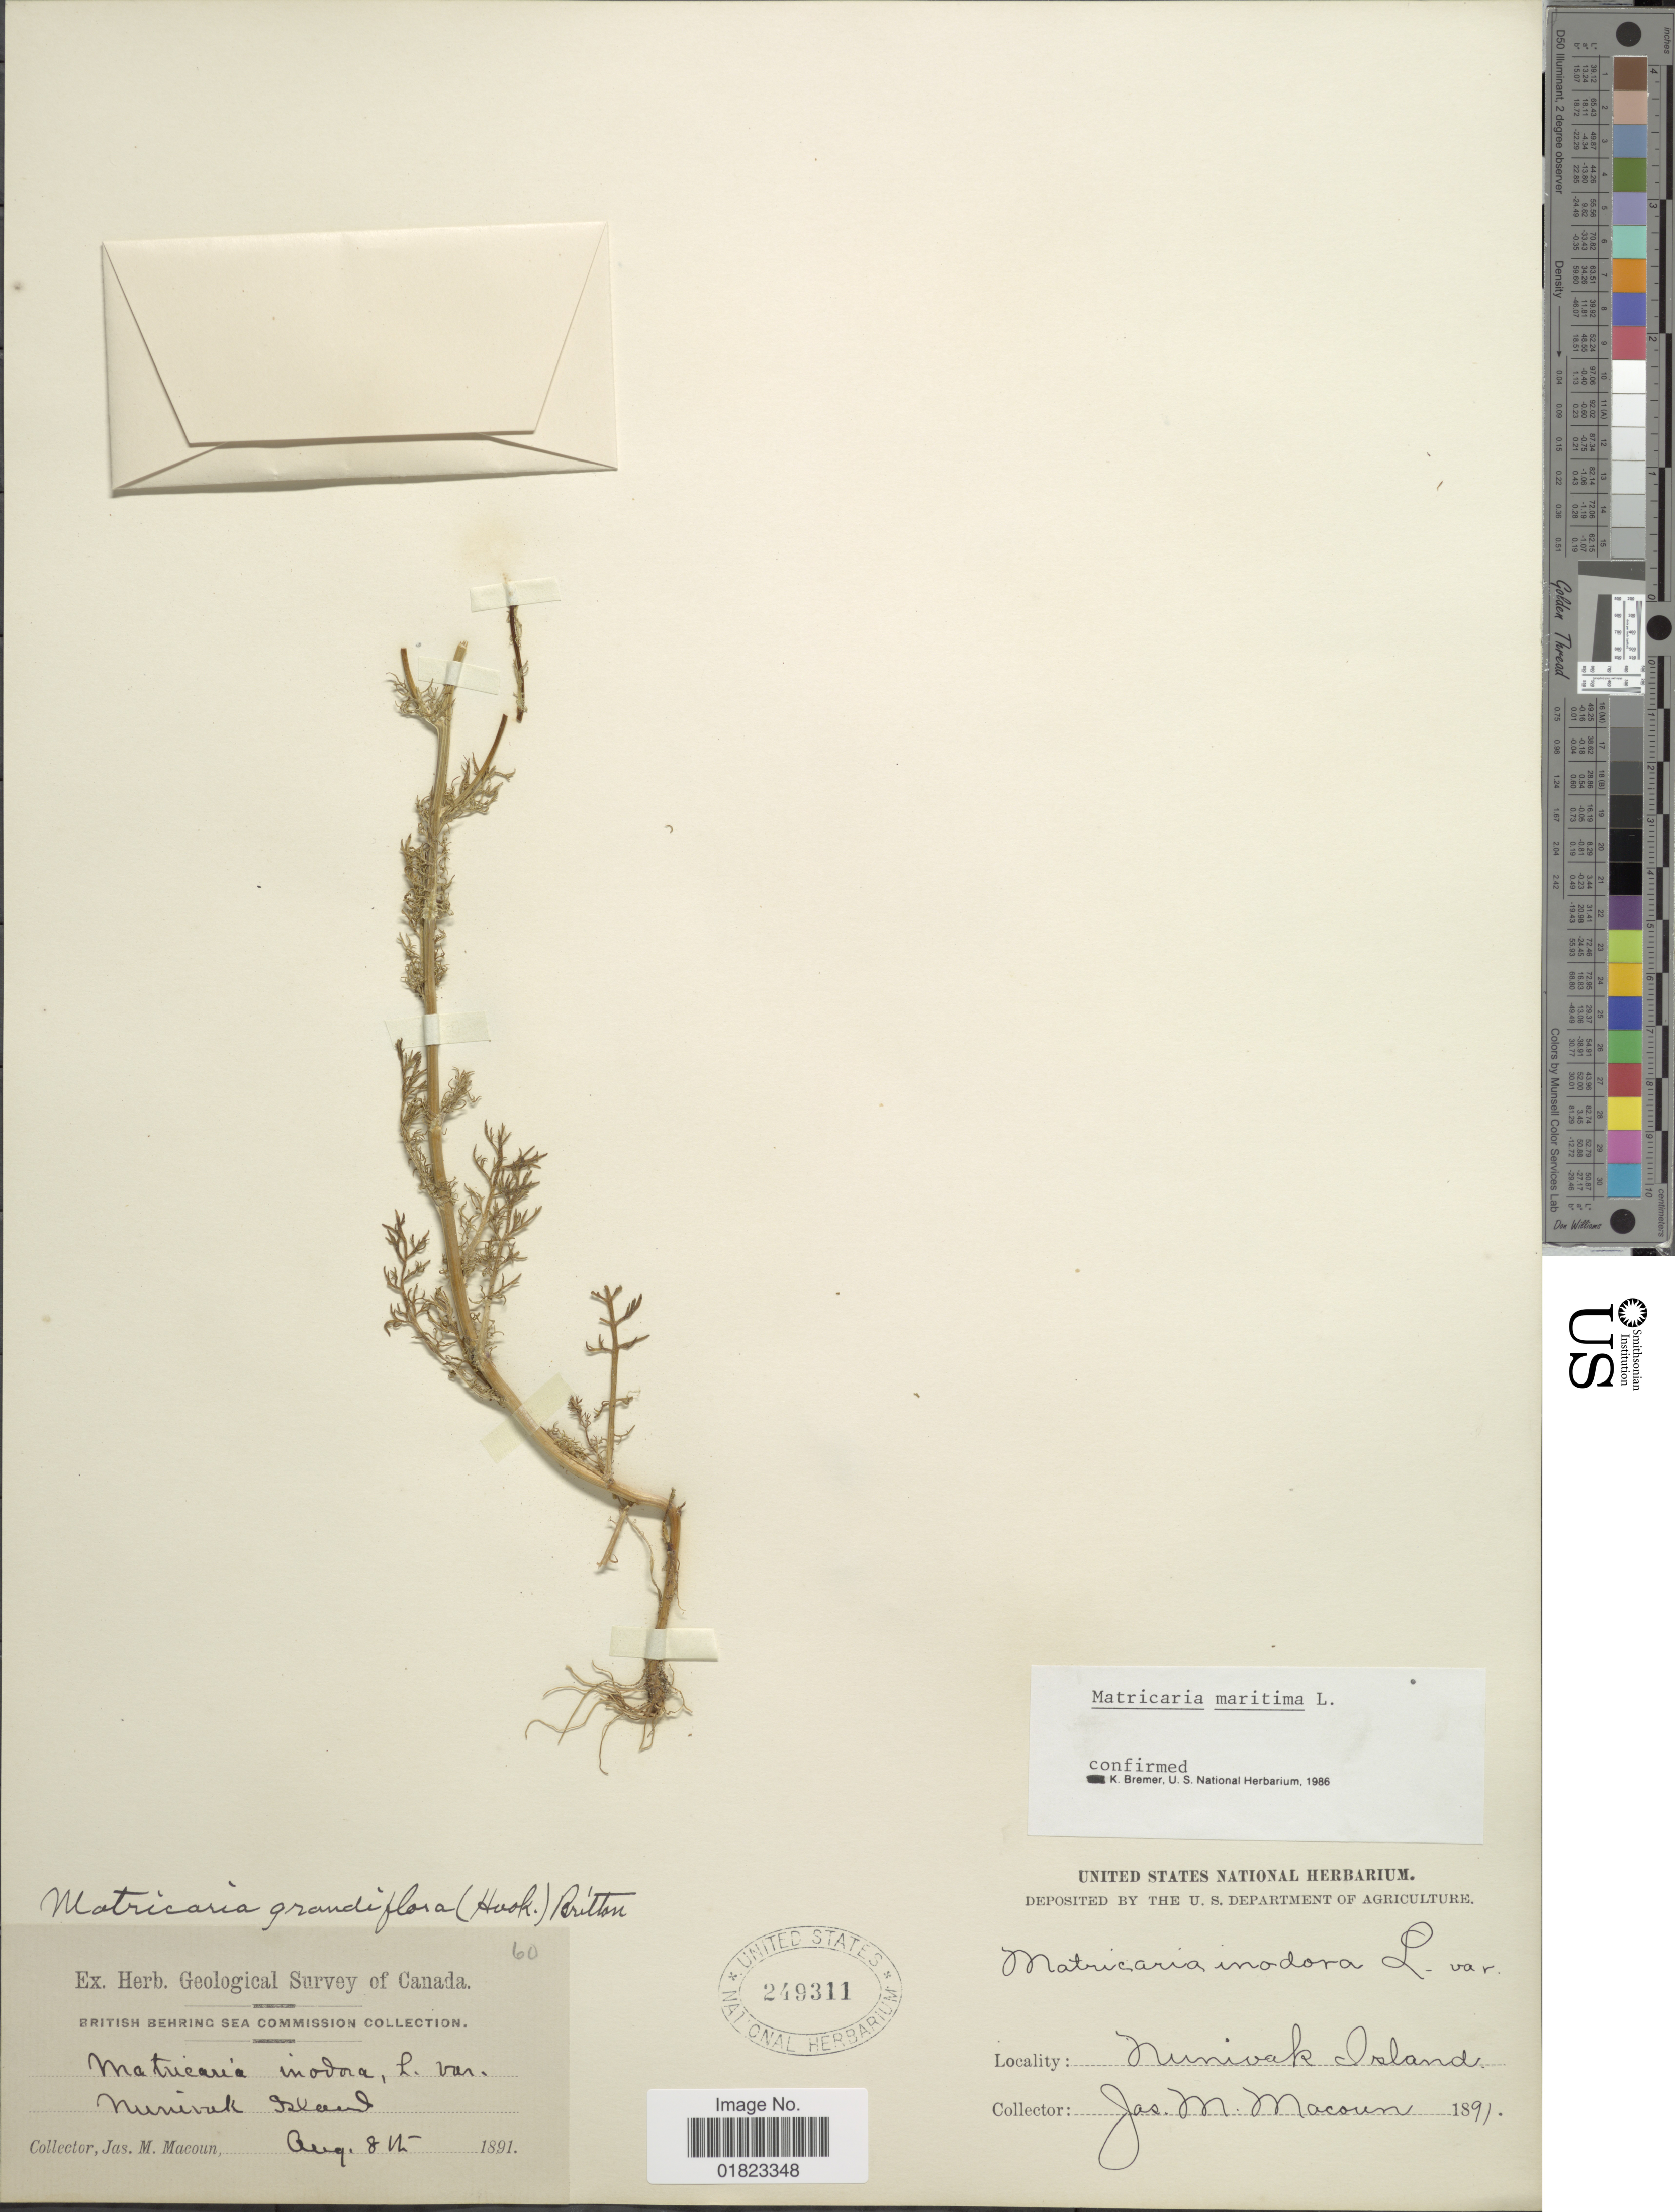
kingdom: Plantae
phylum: Tracheophyta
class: Magnoliopsida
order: Asterales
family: Asteraceae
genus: Tripleurospermum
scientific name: Tripleurospermum maritimum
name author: (L.) W.D.J. Koch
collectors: J. M. Macoun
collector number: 60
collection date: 1891-08-08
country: United States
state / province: Alaska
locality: Nunivak Island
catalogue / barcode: US 249311